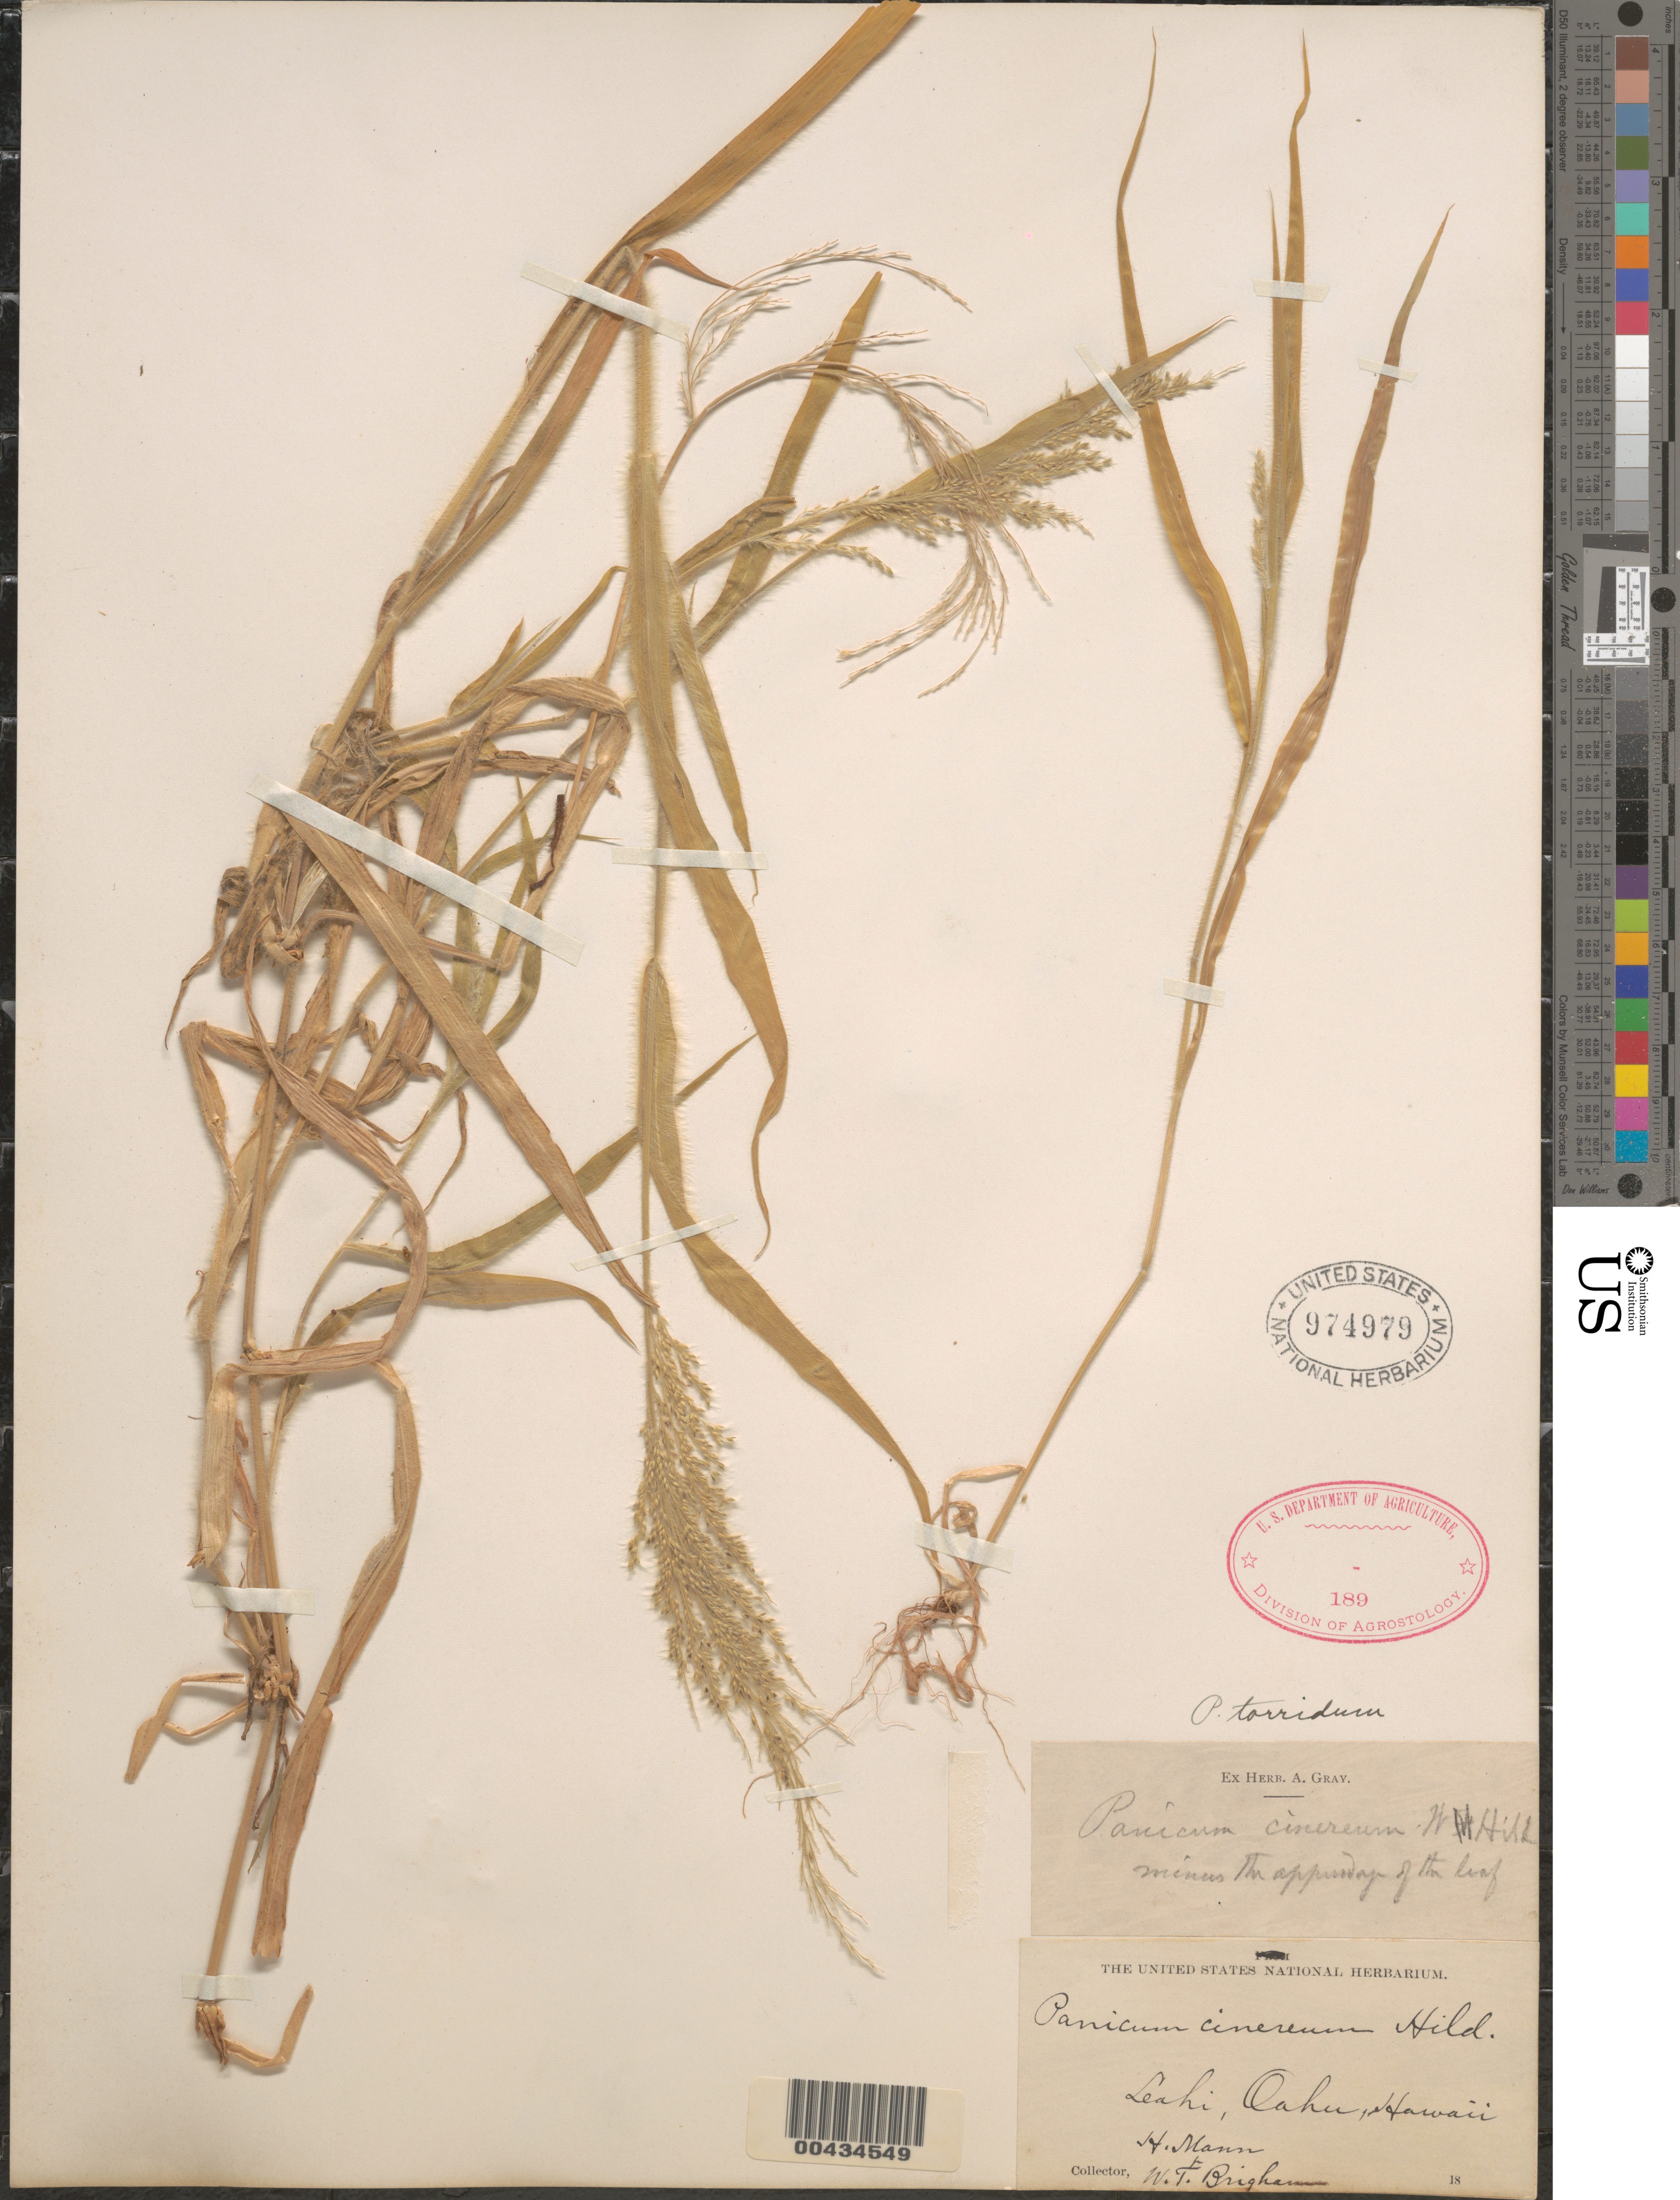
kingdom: Plantae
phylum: Tracheophyta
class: Liliopsida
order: Poales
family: Poaceae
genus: Panicum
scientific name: Panicum torridum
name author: Gaudich.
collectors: H. Mann & W. T. Brigham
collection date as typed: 18??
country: United States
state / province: Hawaii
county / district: Honolulu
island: Oahu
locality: Leahi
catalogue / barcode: US 974979